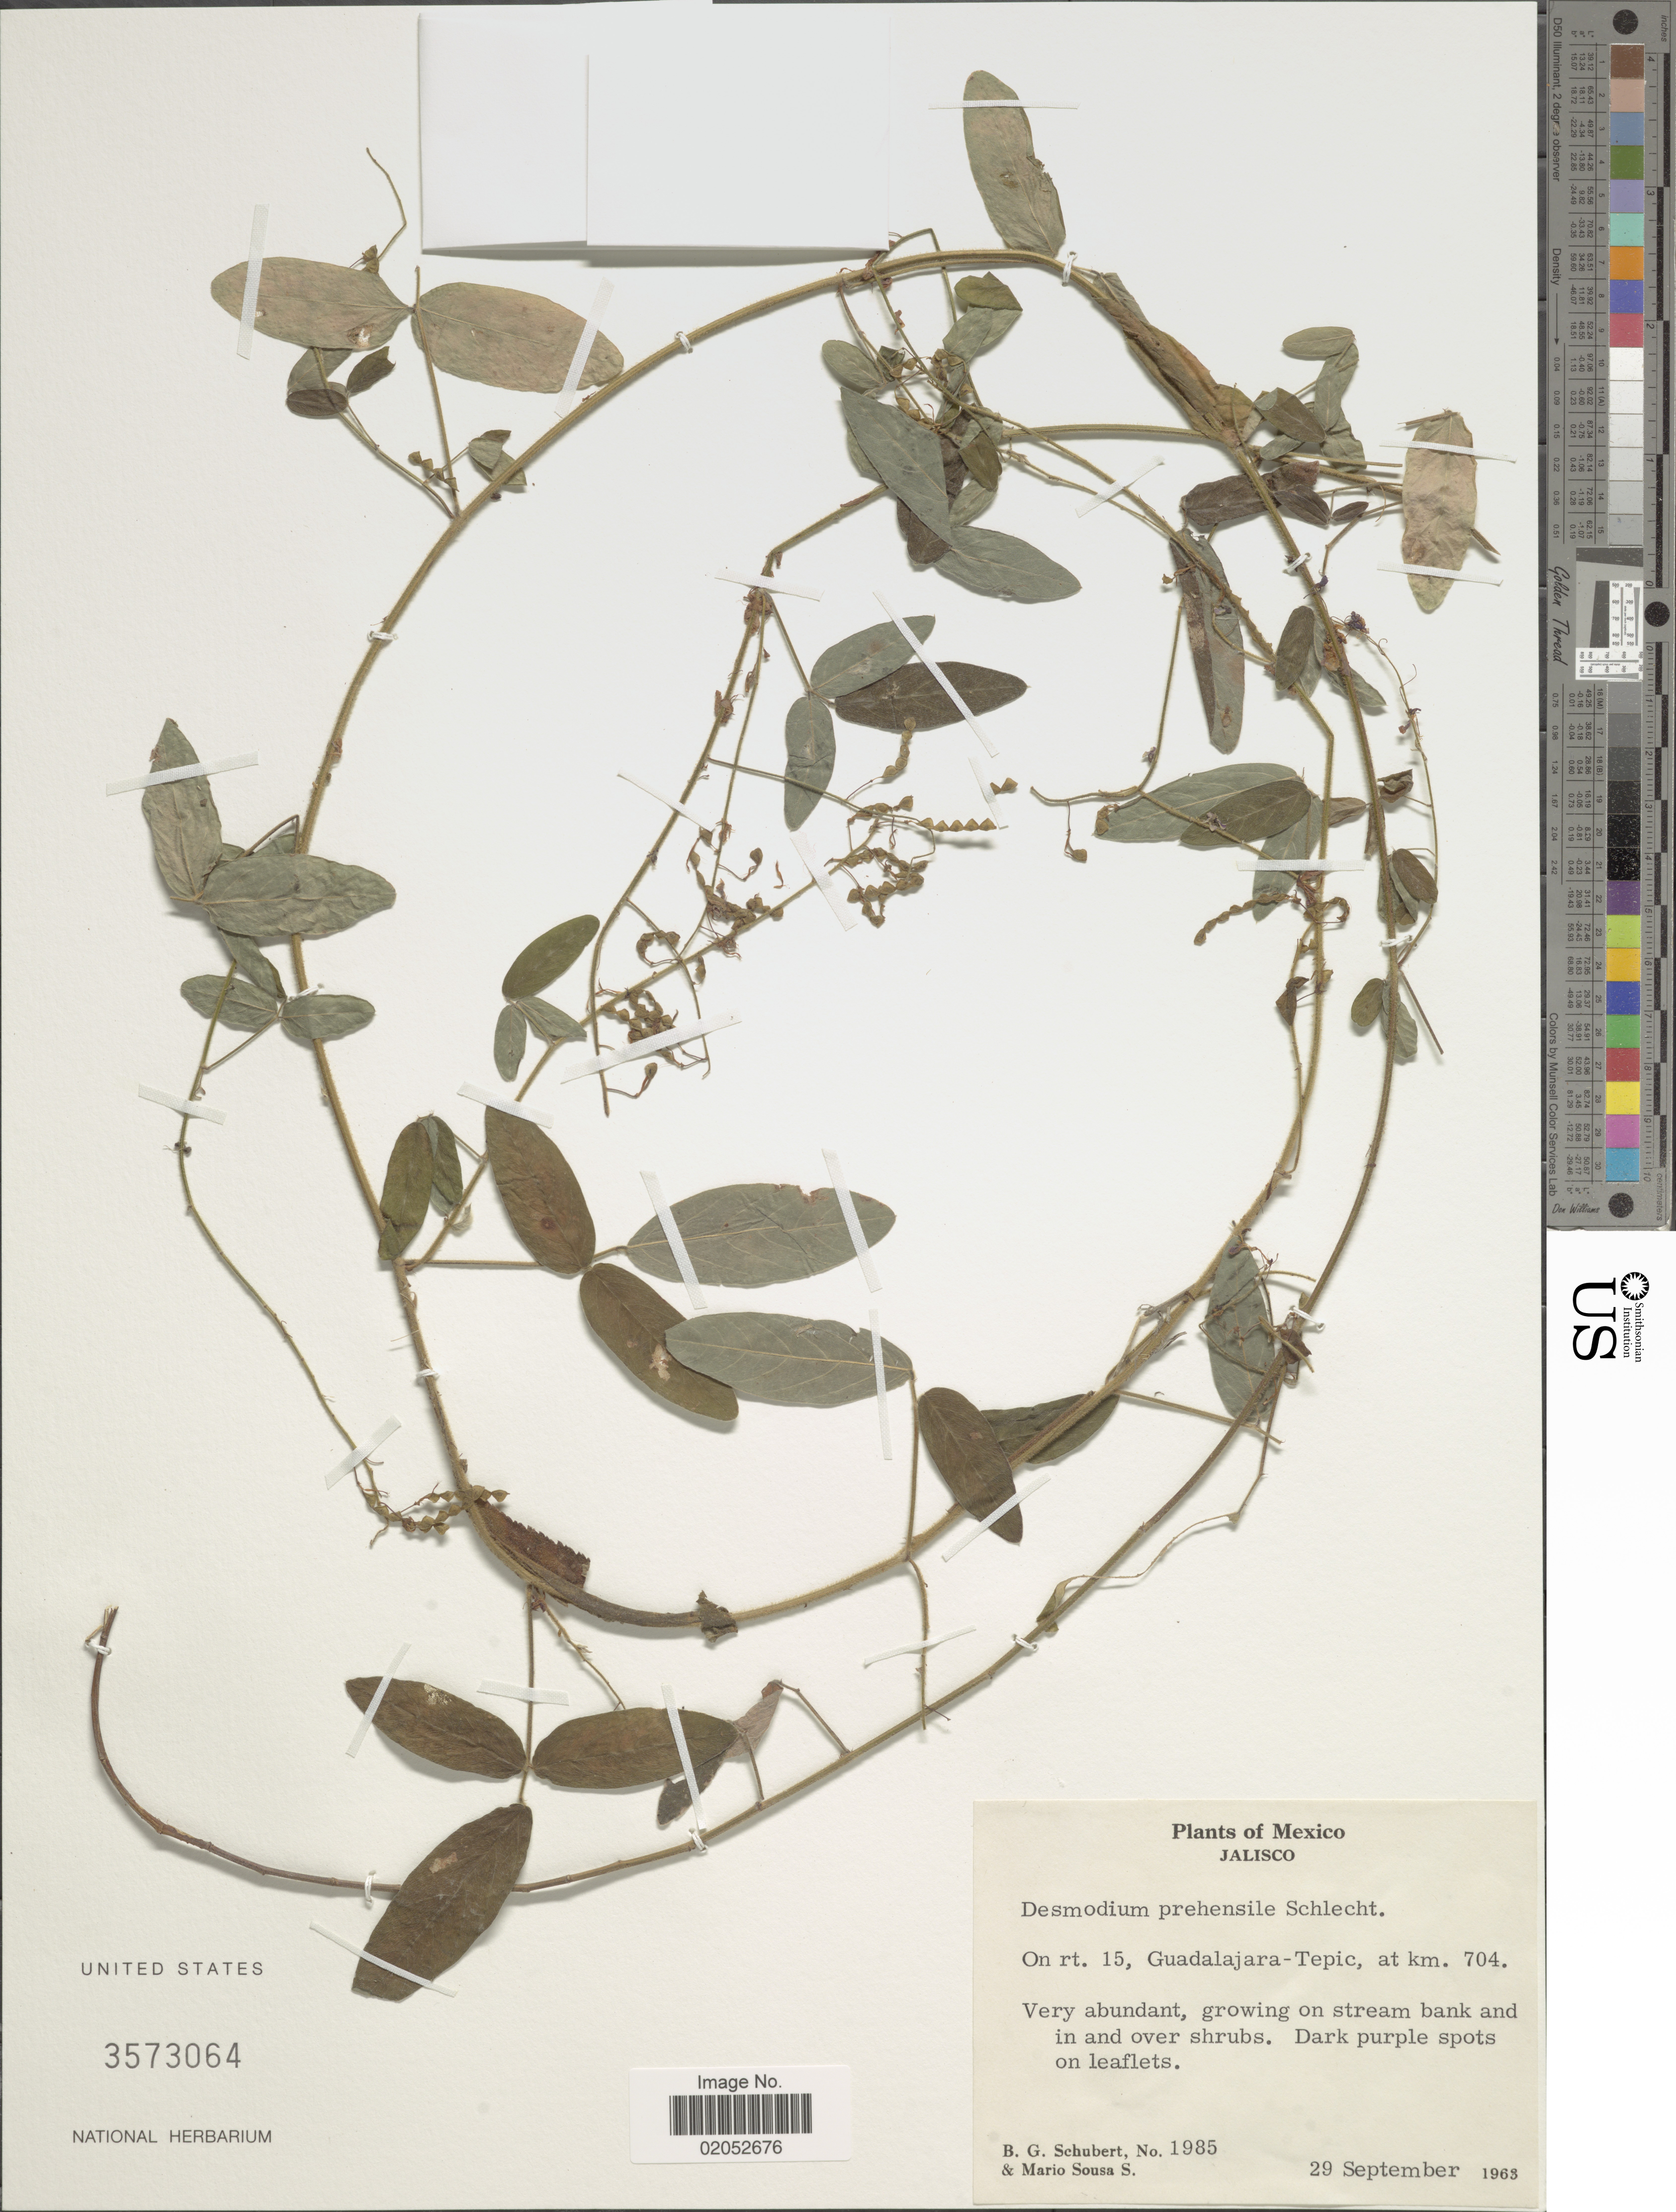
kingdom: Plantae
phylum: Tracheophyta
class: Magnoliopsida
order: Fabales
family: Fabaceae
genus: Desmodium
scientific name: Desmodium prehensile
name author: Schltdl.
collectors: B. Schubert & M. Sousa S.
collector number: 1985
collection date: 1963-09-29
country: Mexico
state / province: Jalisco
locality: On rt. 15, Guadalajara-Tepic, at km. 704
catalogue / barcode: US 3573064